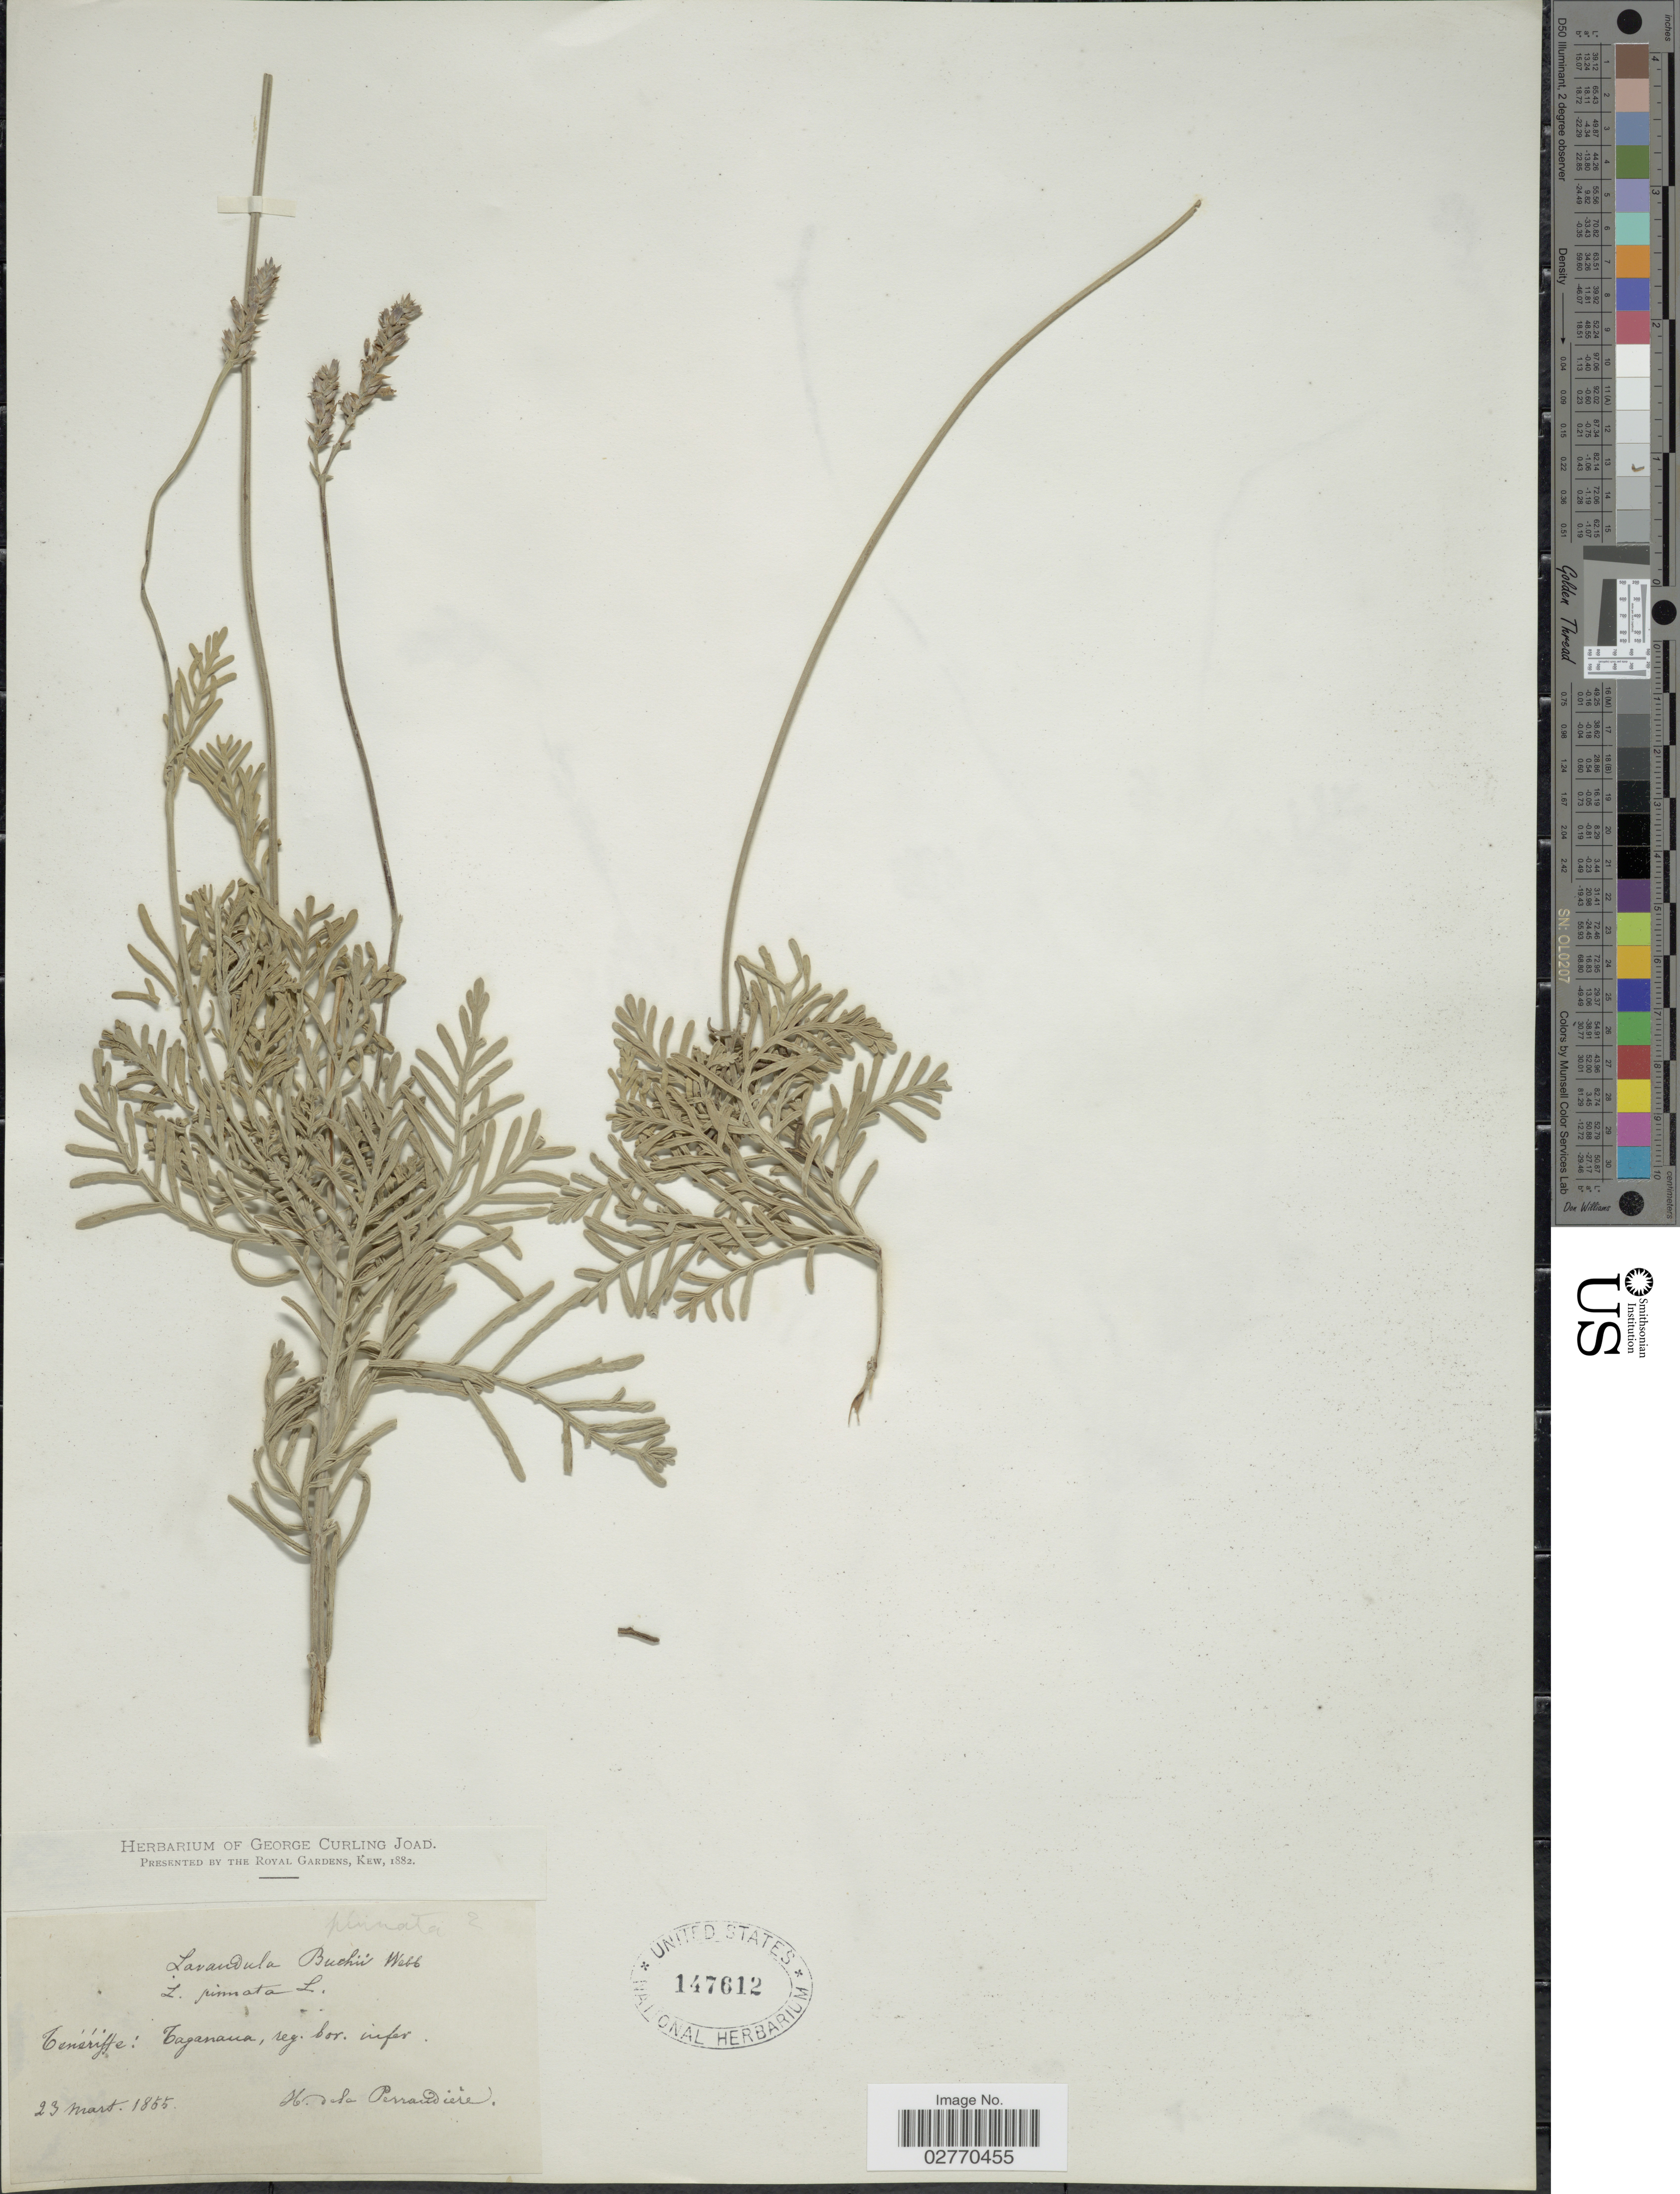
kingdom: Plantae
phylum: Tracheophyta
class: Magnoliopsida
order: Lamiales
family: Lamiaceae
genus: Lavandula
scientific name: Lavandula pinnata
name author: Lundmark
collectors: H. de la Perraudière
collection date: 1855-03-23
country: Spain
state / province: Canarias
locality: Ténériffe: Taganana, reg. bor. infer.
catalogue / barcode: US 147612